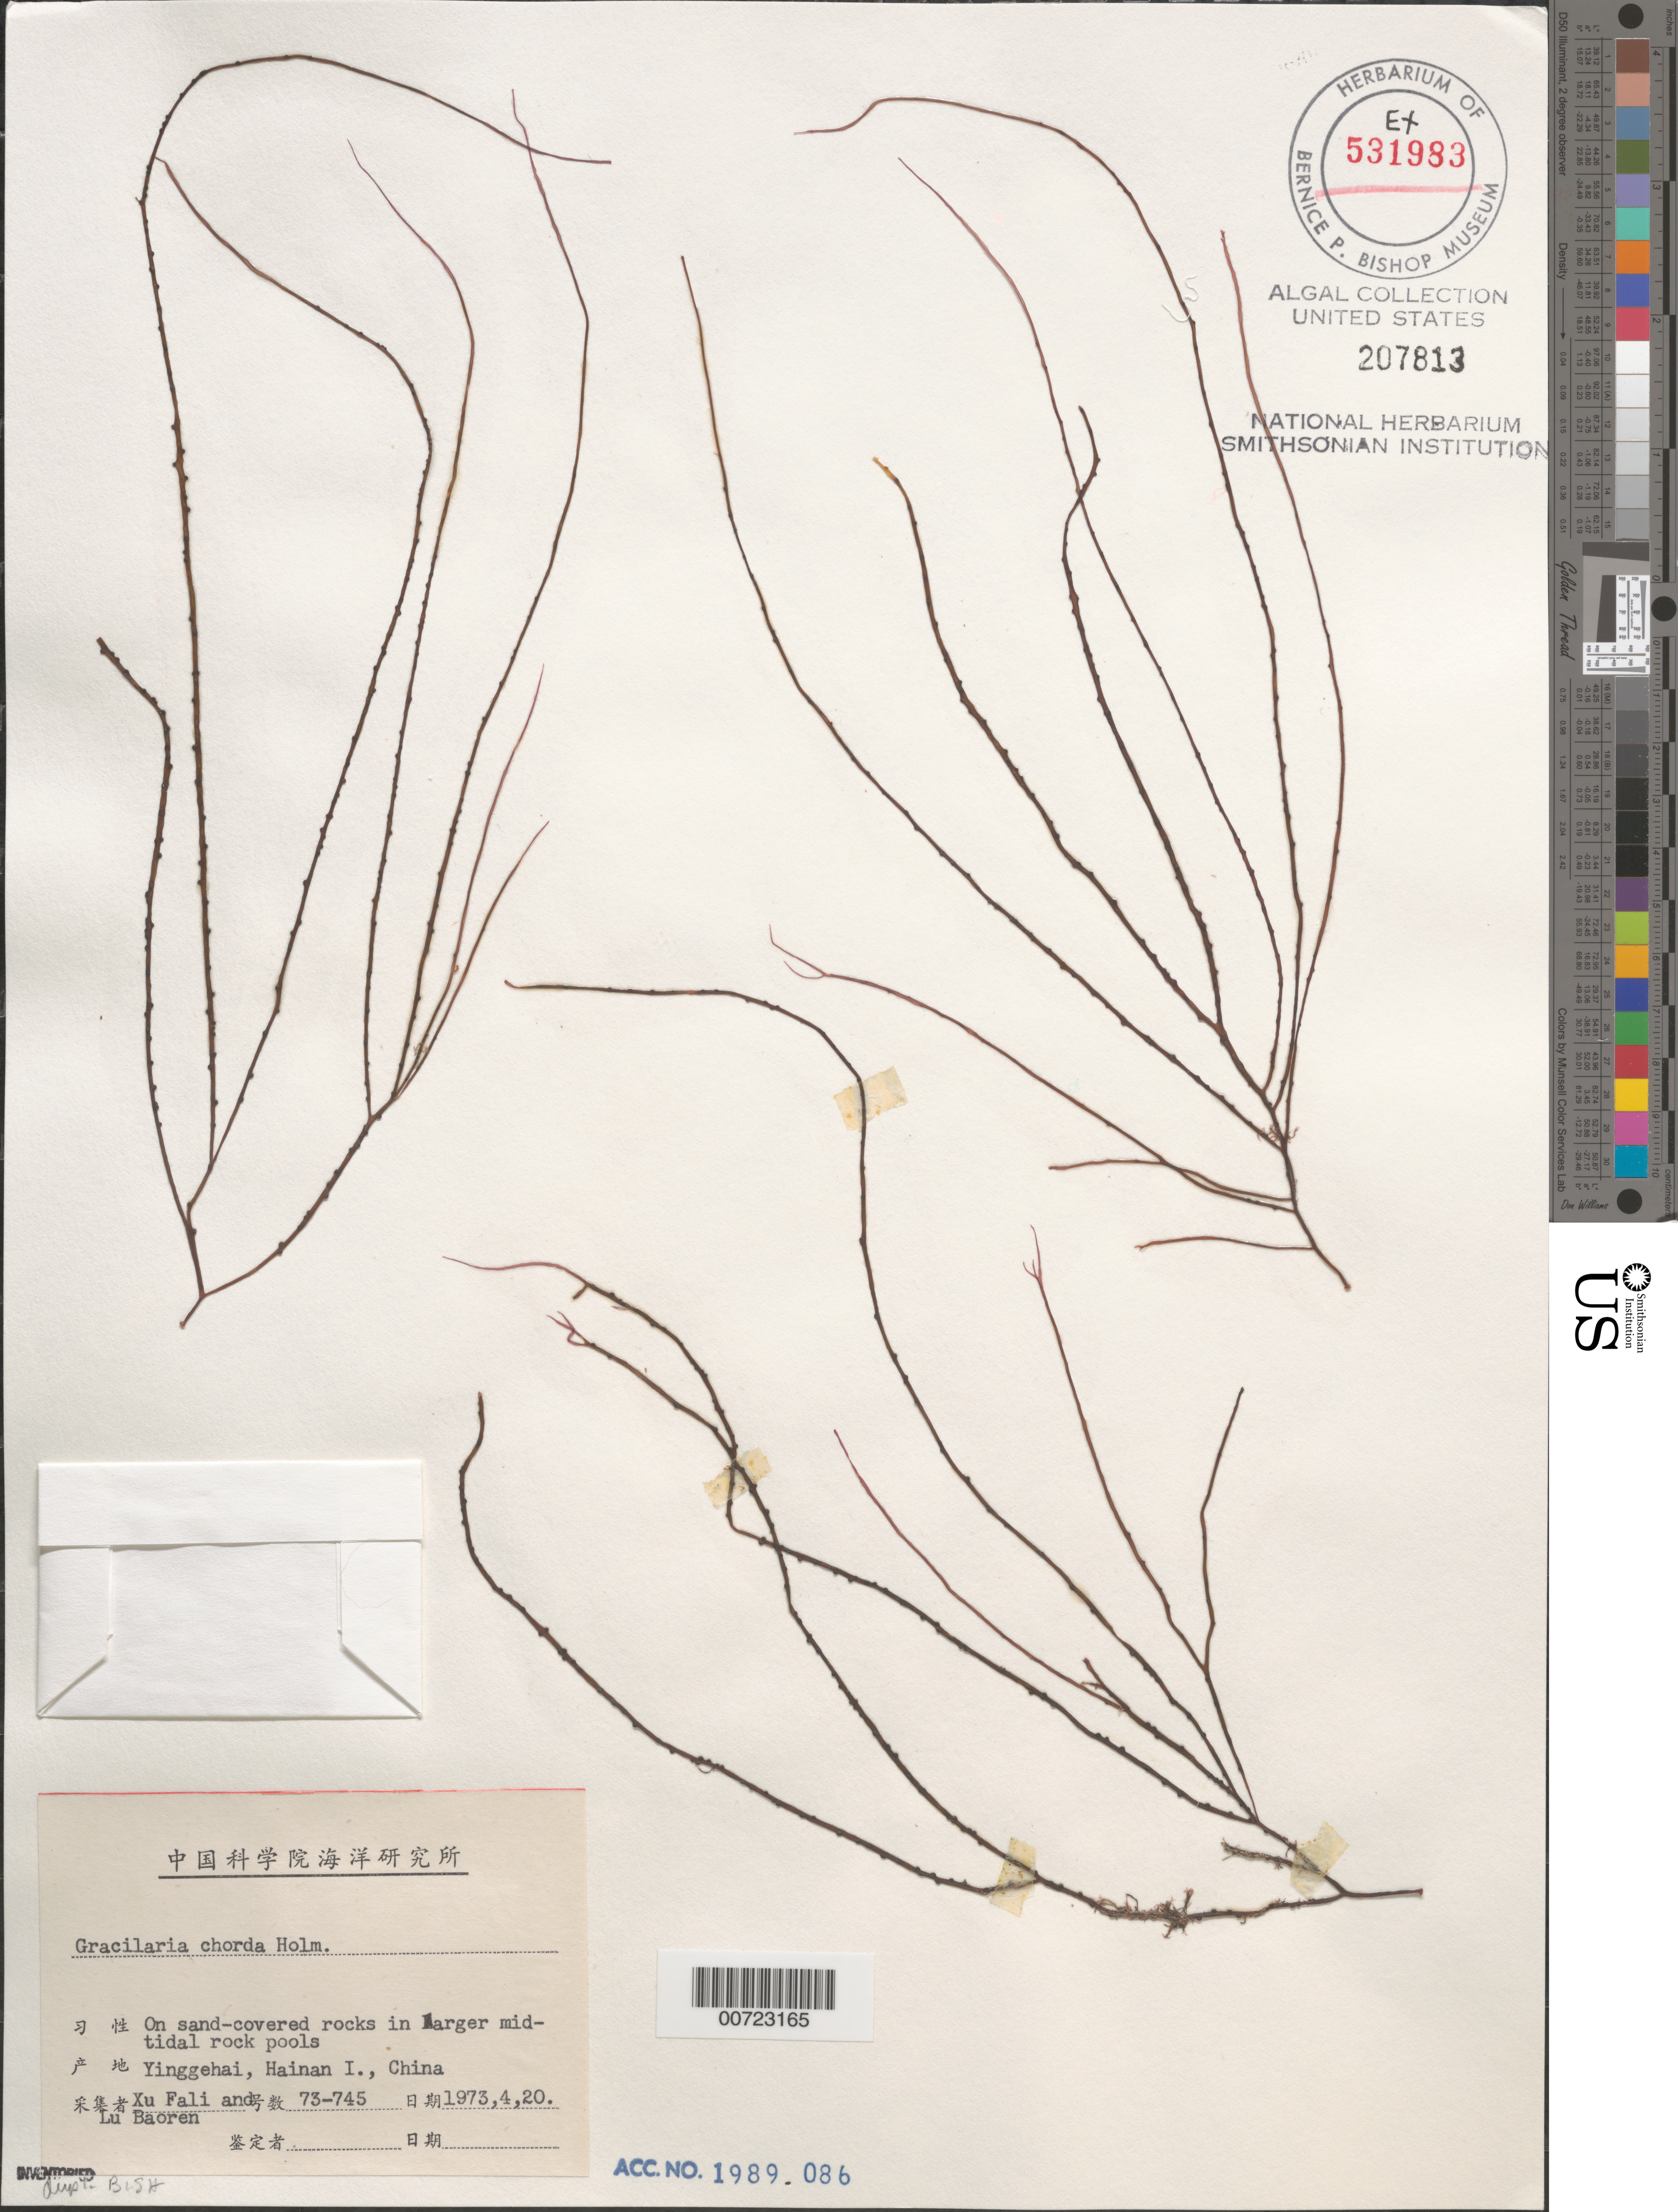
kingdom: Plantae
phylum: Rhodophyta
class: Florideophyceae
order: Gracilariales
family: Gracilariaceae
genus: Gracilariopsis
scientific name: Gracilariopsis chorda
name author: (E.M. Holmes) Ohmi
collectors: X. Fali & L. Baoren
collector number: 73-745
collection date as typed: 20 Apr 1973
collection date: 1973-04-20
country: China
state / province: Hainan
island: Hainan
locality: Yinggehai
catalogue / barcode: US 207813